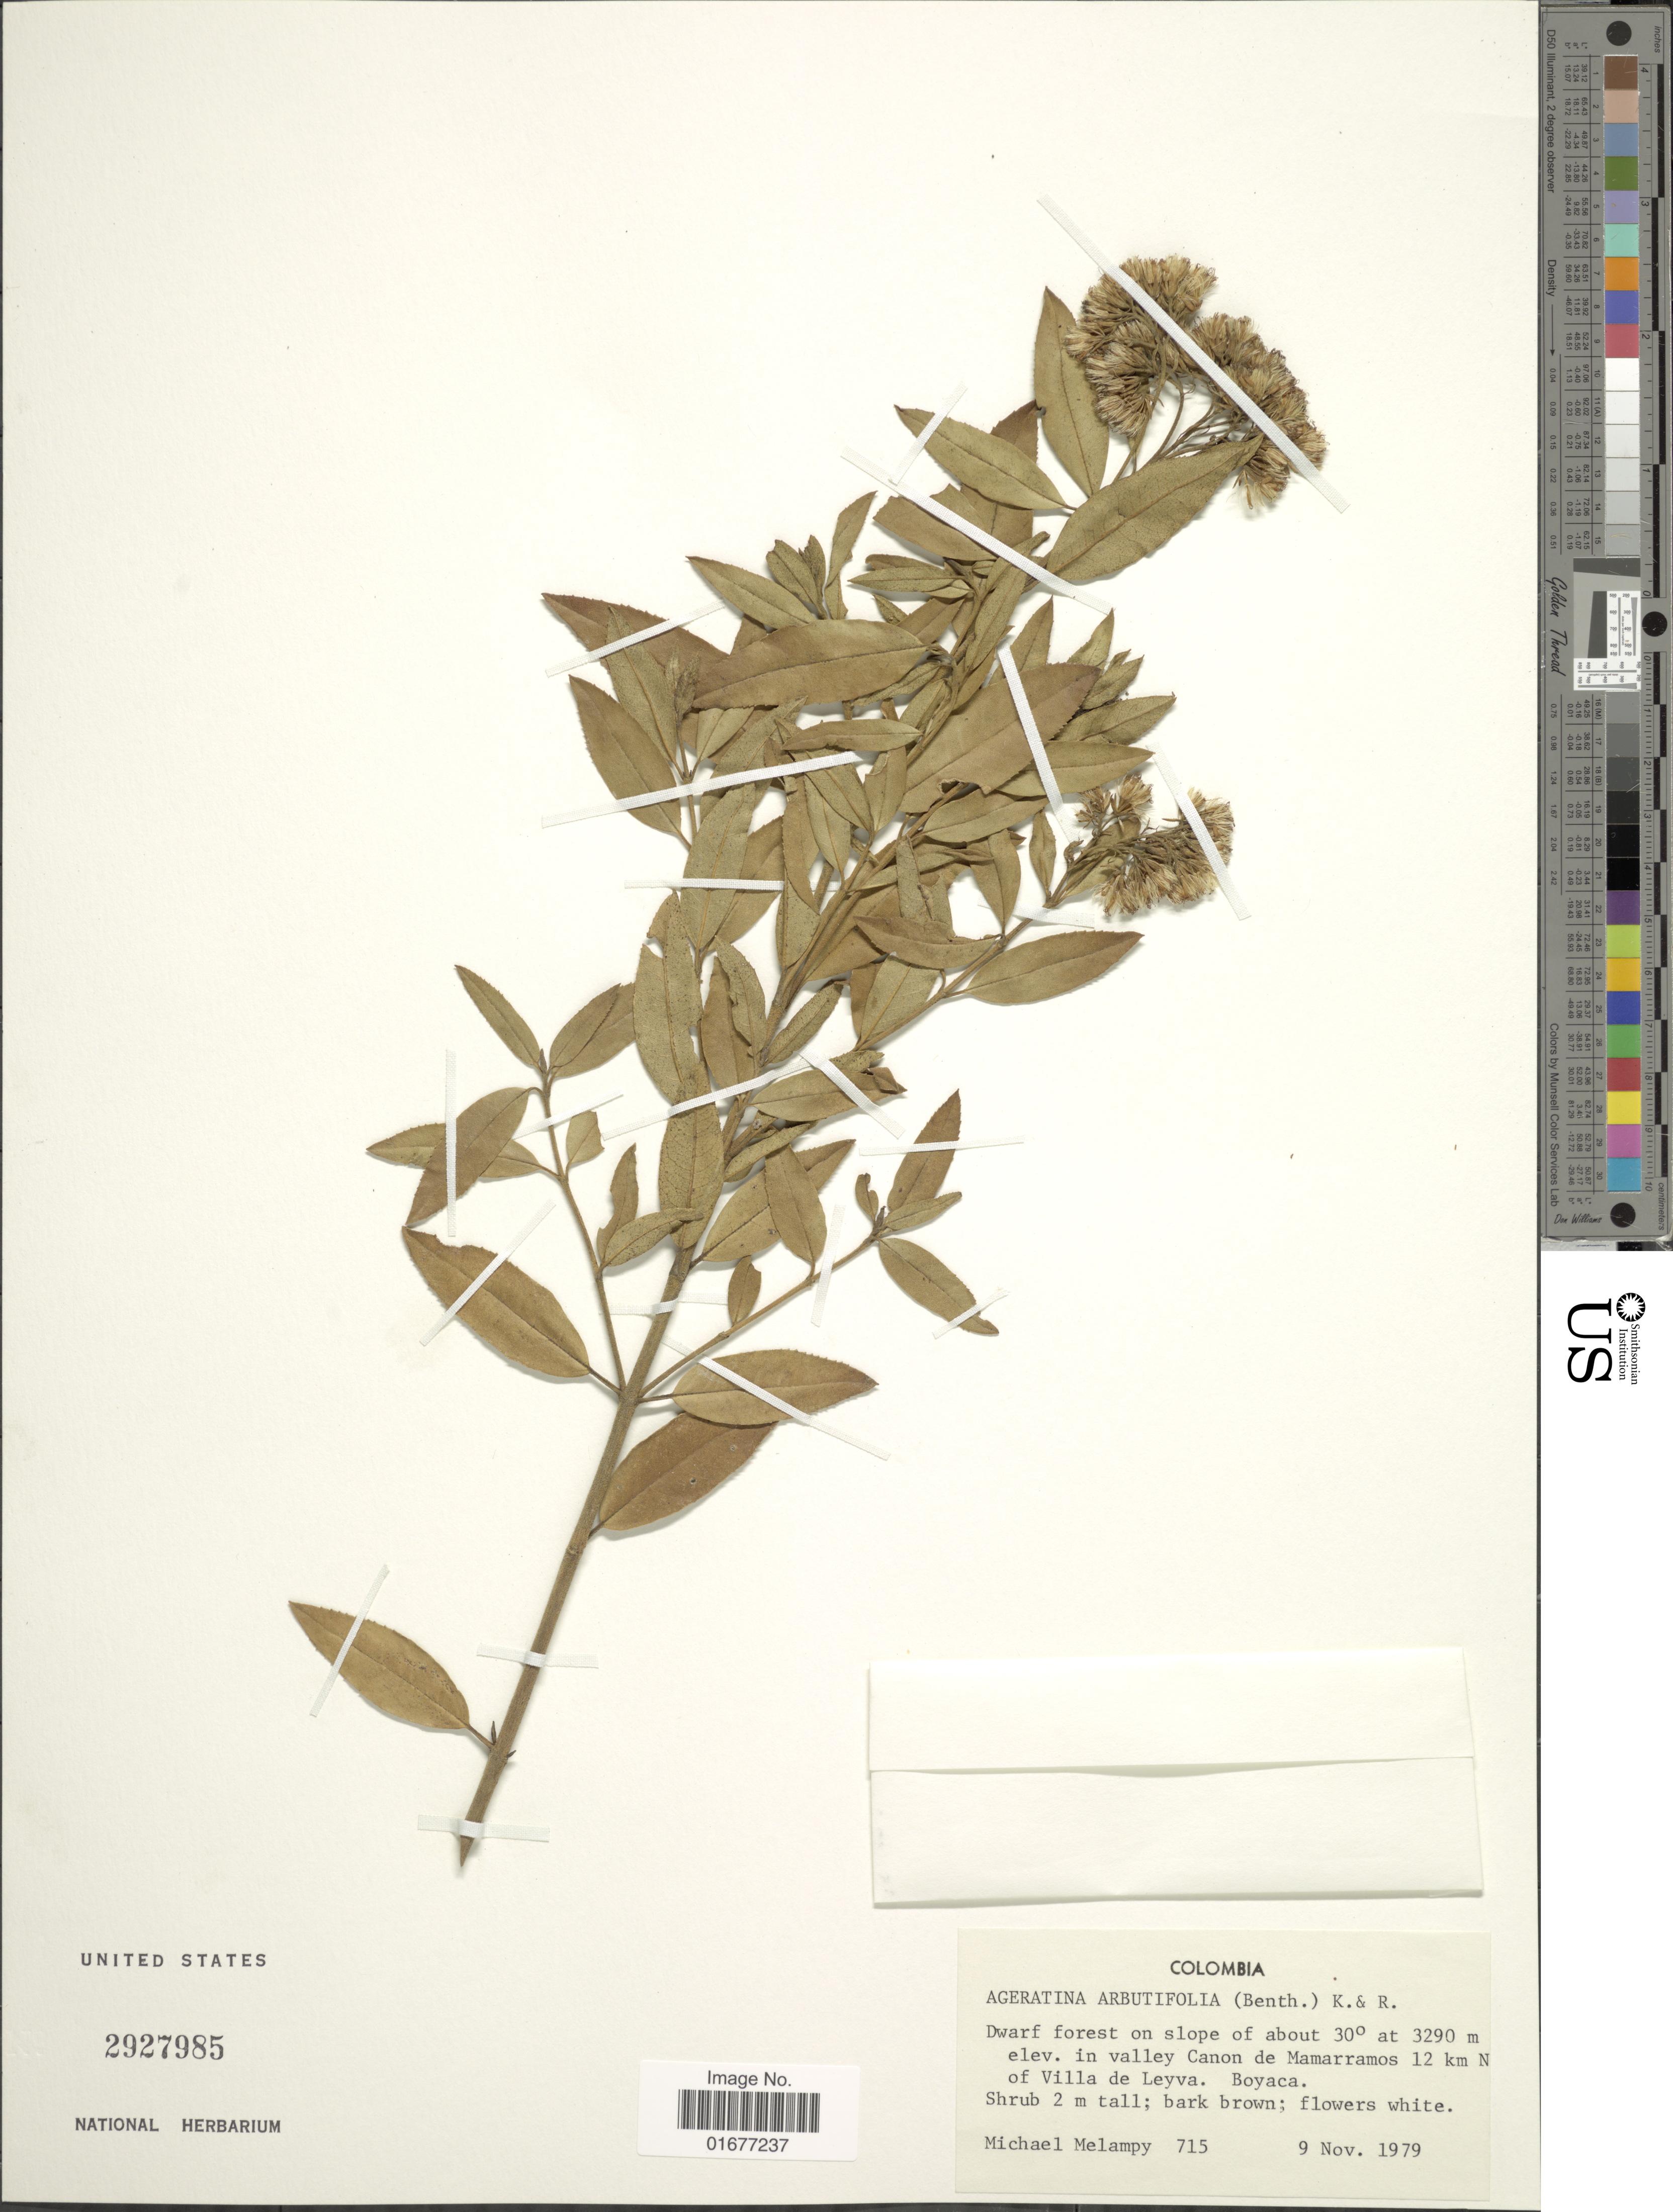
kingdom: Plantae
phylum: Tracheophyta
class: Magnoliopsida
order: Asterales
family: Asteraceae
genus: Ageratina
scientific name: Ageratina arbutifolia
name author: (Benth.) R.M. King & H. Rob.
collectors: M. Melampy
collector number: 715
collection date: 1979-11-09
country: Colombia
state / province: Boyacá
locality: In Valley Canon de Mamarramos 12 km N of Villa de Leyva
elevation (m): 3290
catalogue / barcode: US 2927985